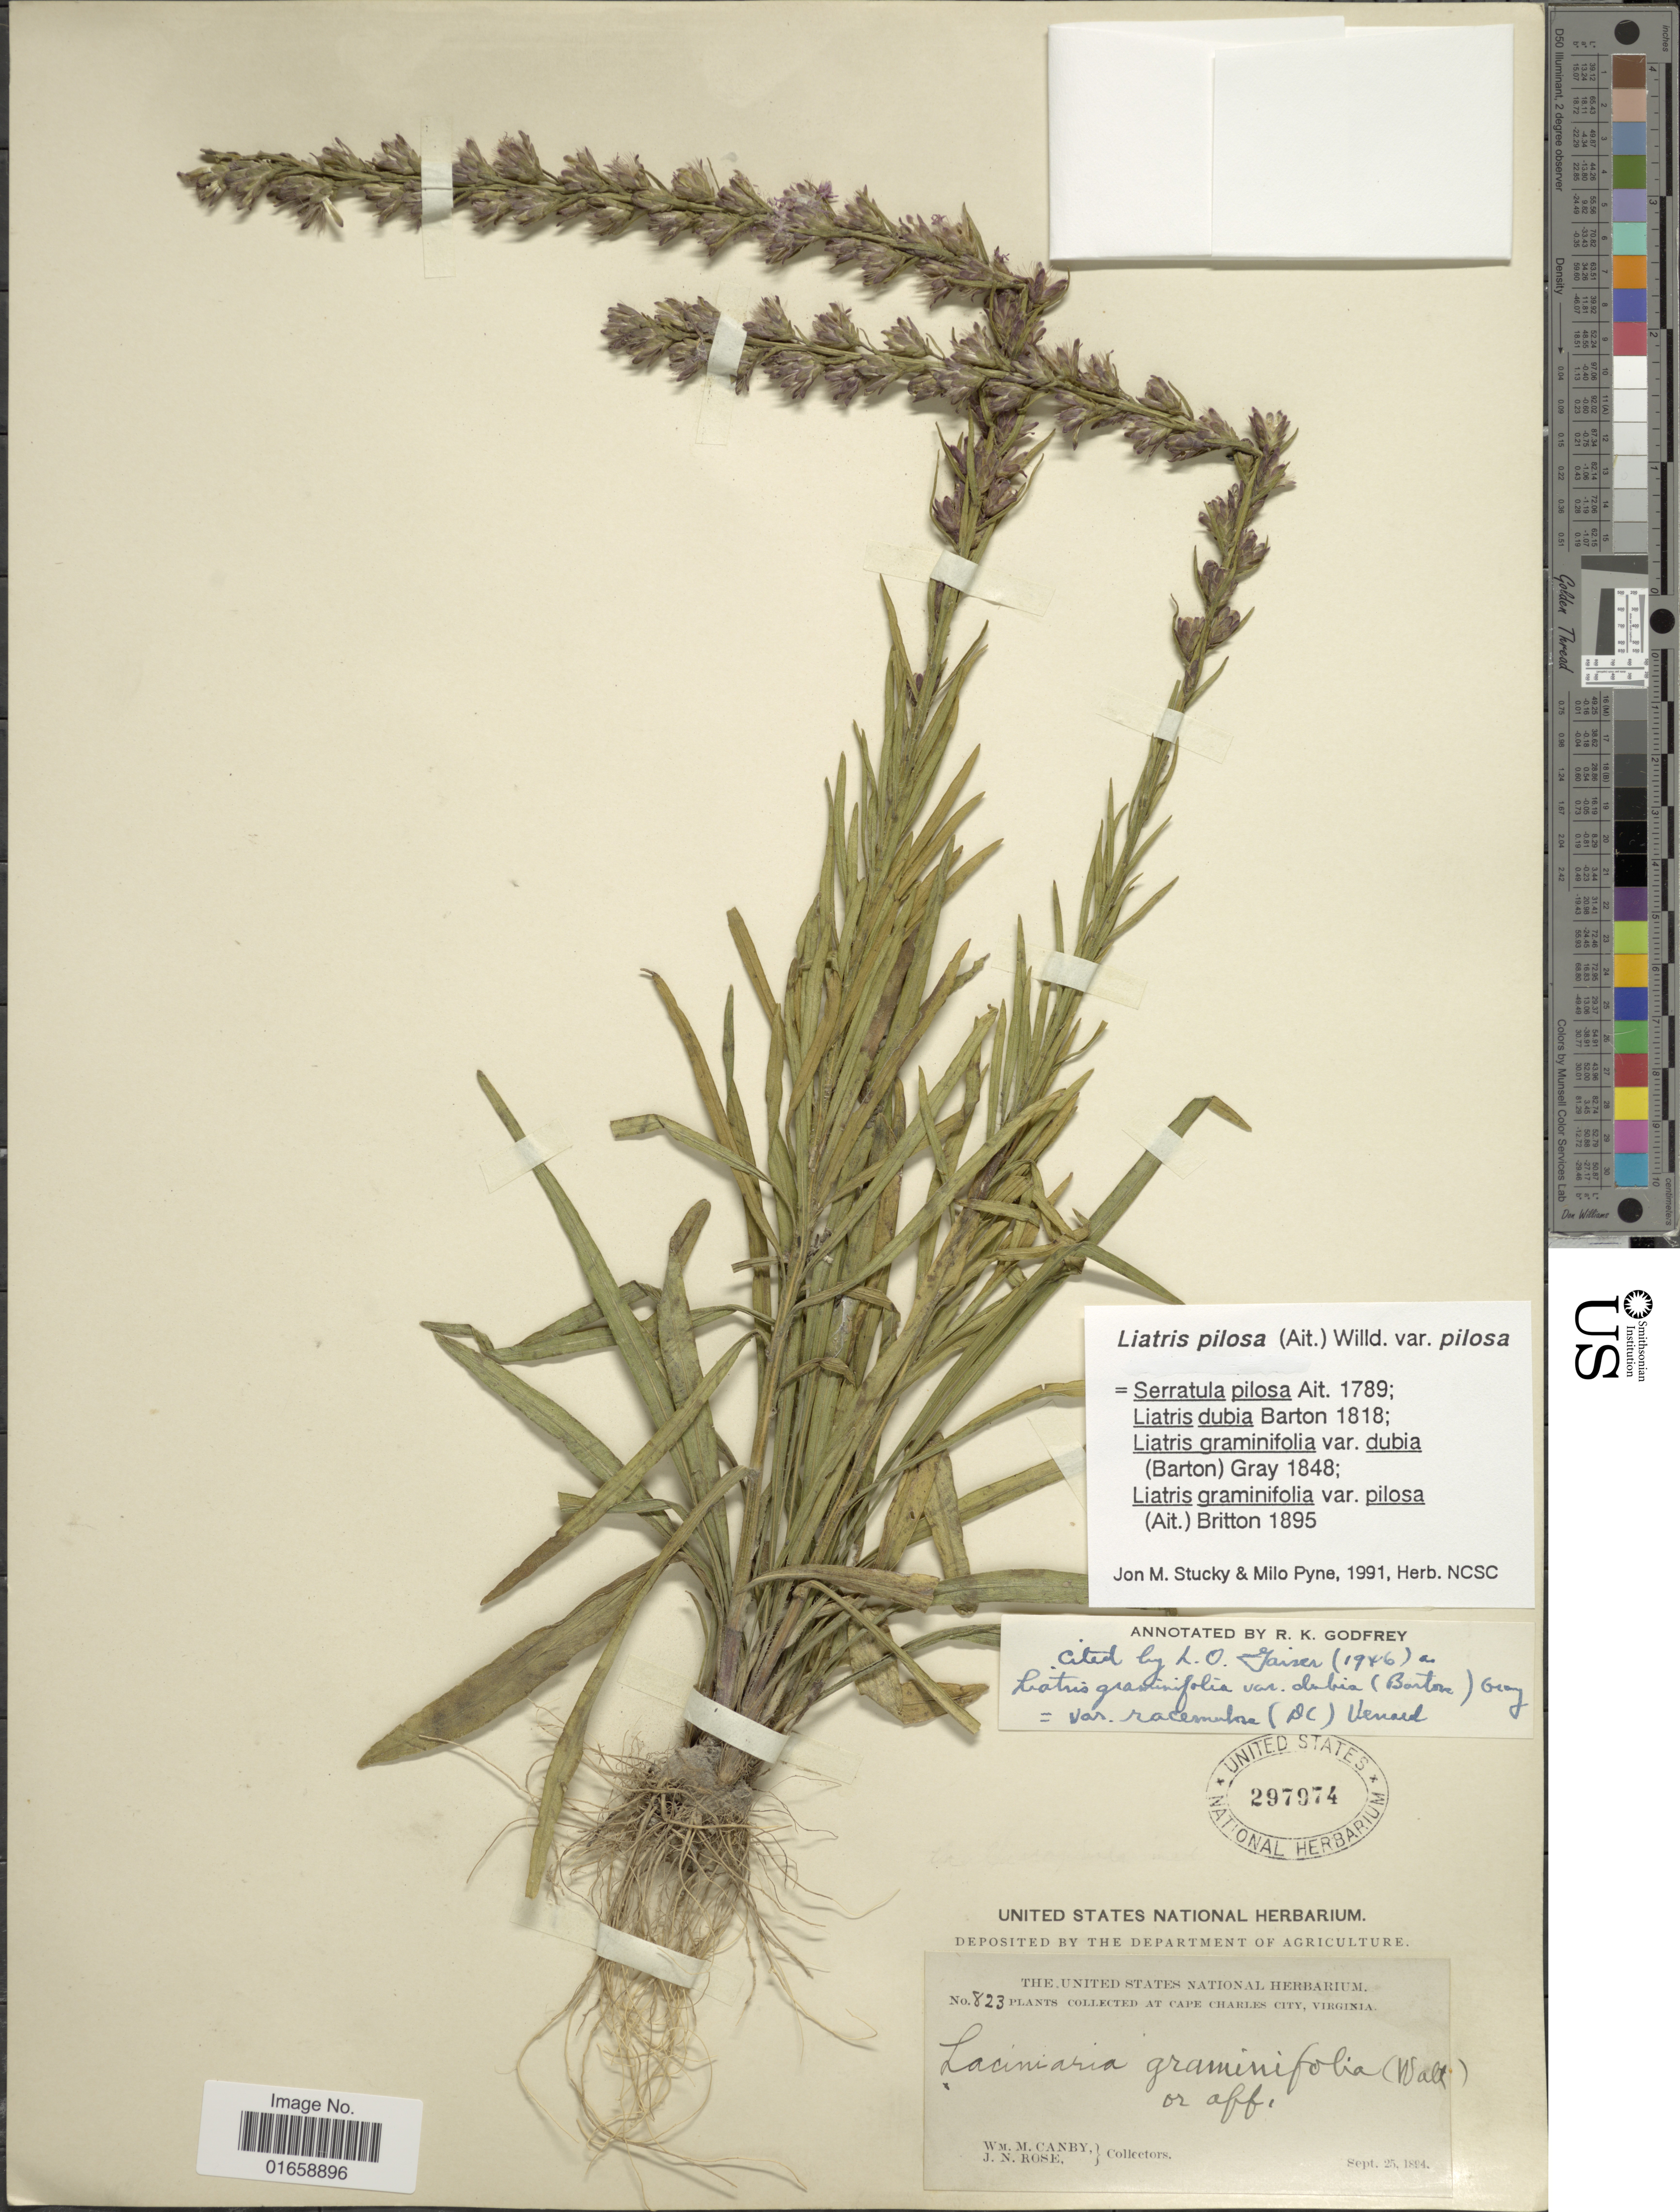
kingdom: Plantae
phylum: Tracheophyta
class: Magnoliopsida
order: Asterales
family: Asteraceae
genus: Liatris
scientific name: Liatris pilosa var. pilosa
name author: (Aiton) Willd.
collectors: W. M. Canby & J. N. Rose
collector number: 823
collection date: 1894-09-25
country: United States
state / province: Virginia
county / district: Charles City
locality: At Cape Charles City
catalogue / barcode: US 297974